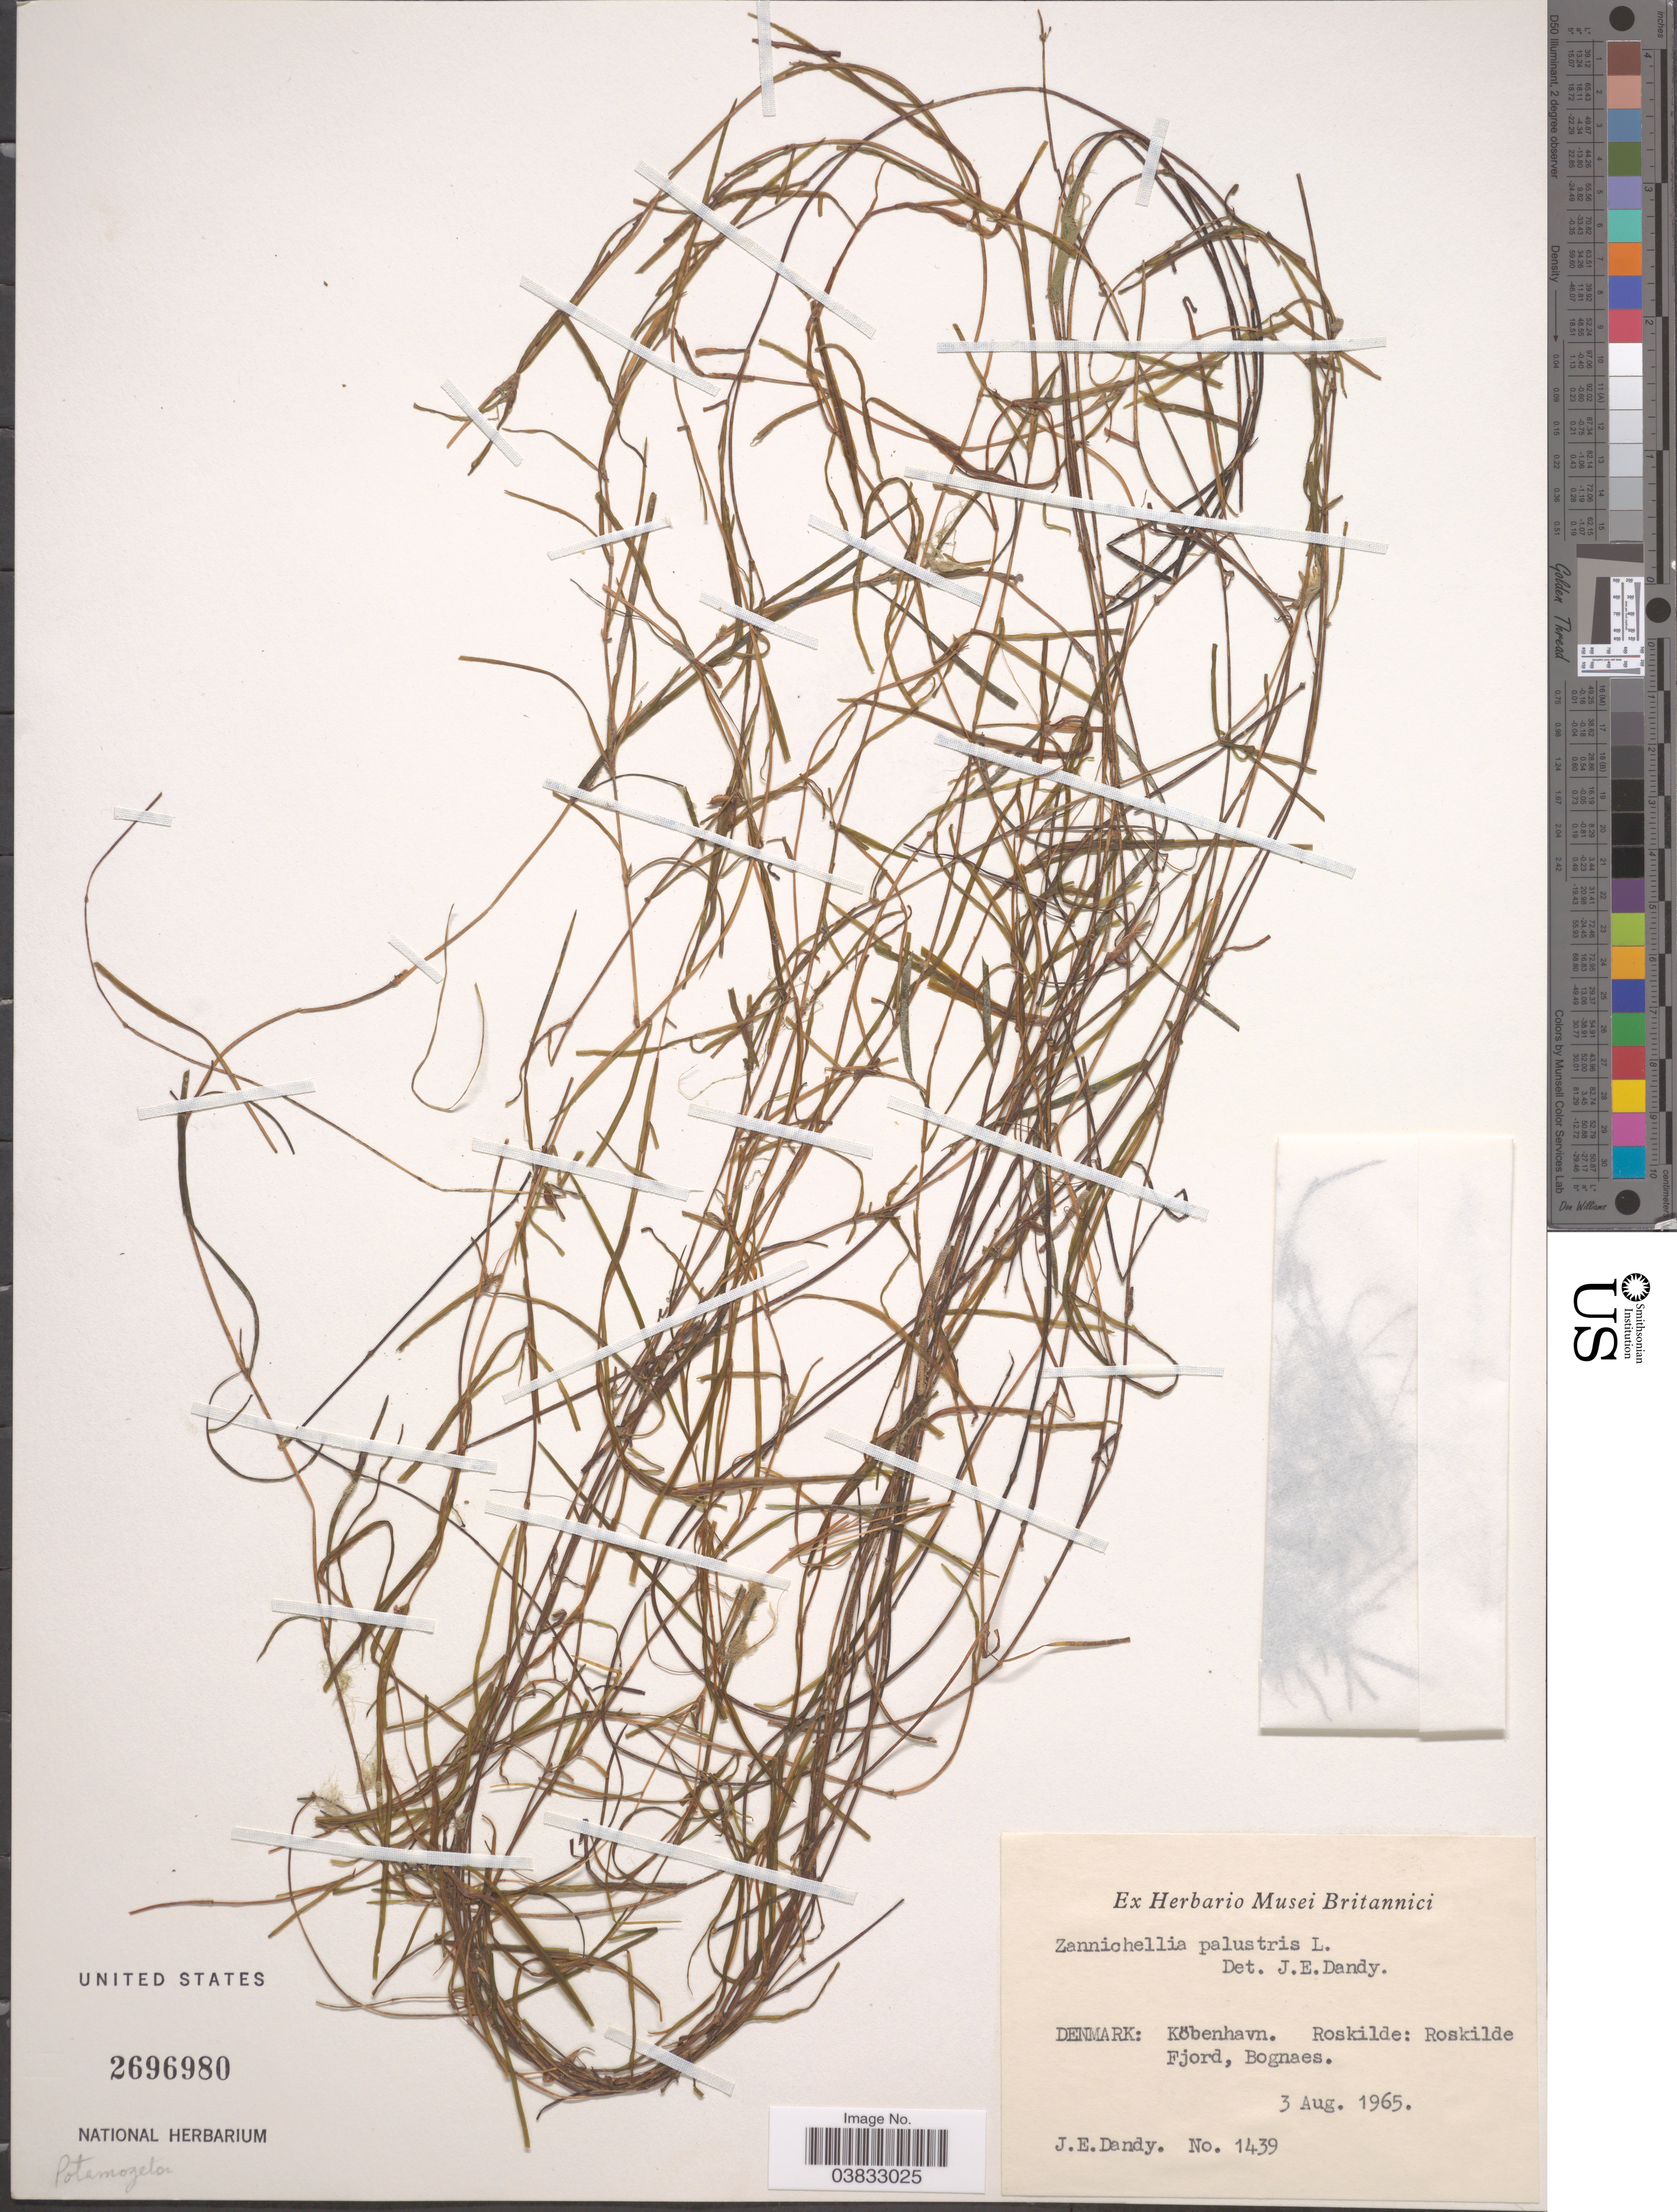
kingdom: Plantae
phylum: Tracheophyta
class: Liliopsida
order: Alismatales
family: Potamogetonaceae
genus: Zannichellia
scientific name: Zannichellia palustris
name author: L.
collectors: J. E. Dandy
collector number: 1439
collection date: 1965-08-03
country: Denmark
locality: Köbenhavn. Roskilde: Roskilde Fjord, Bognaes.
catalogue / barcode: US 2696980